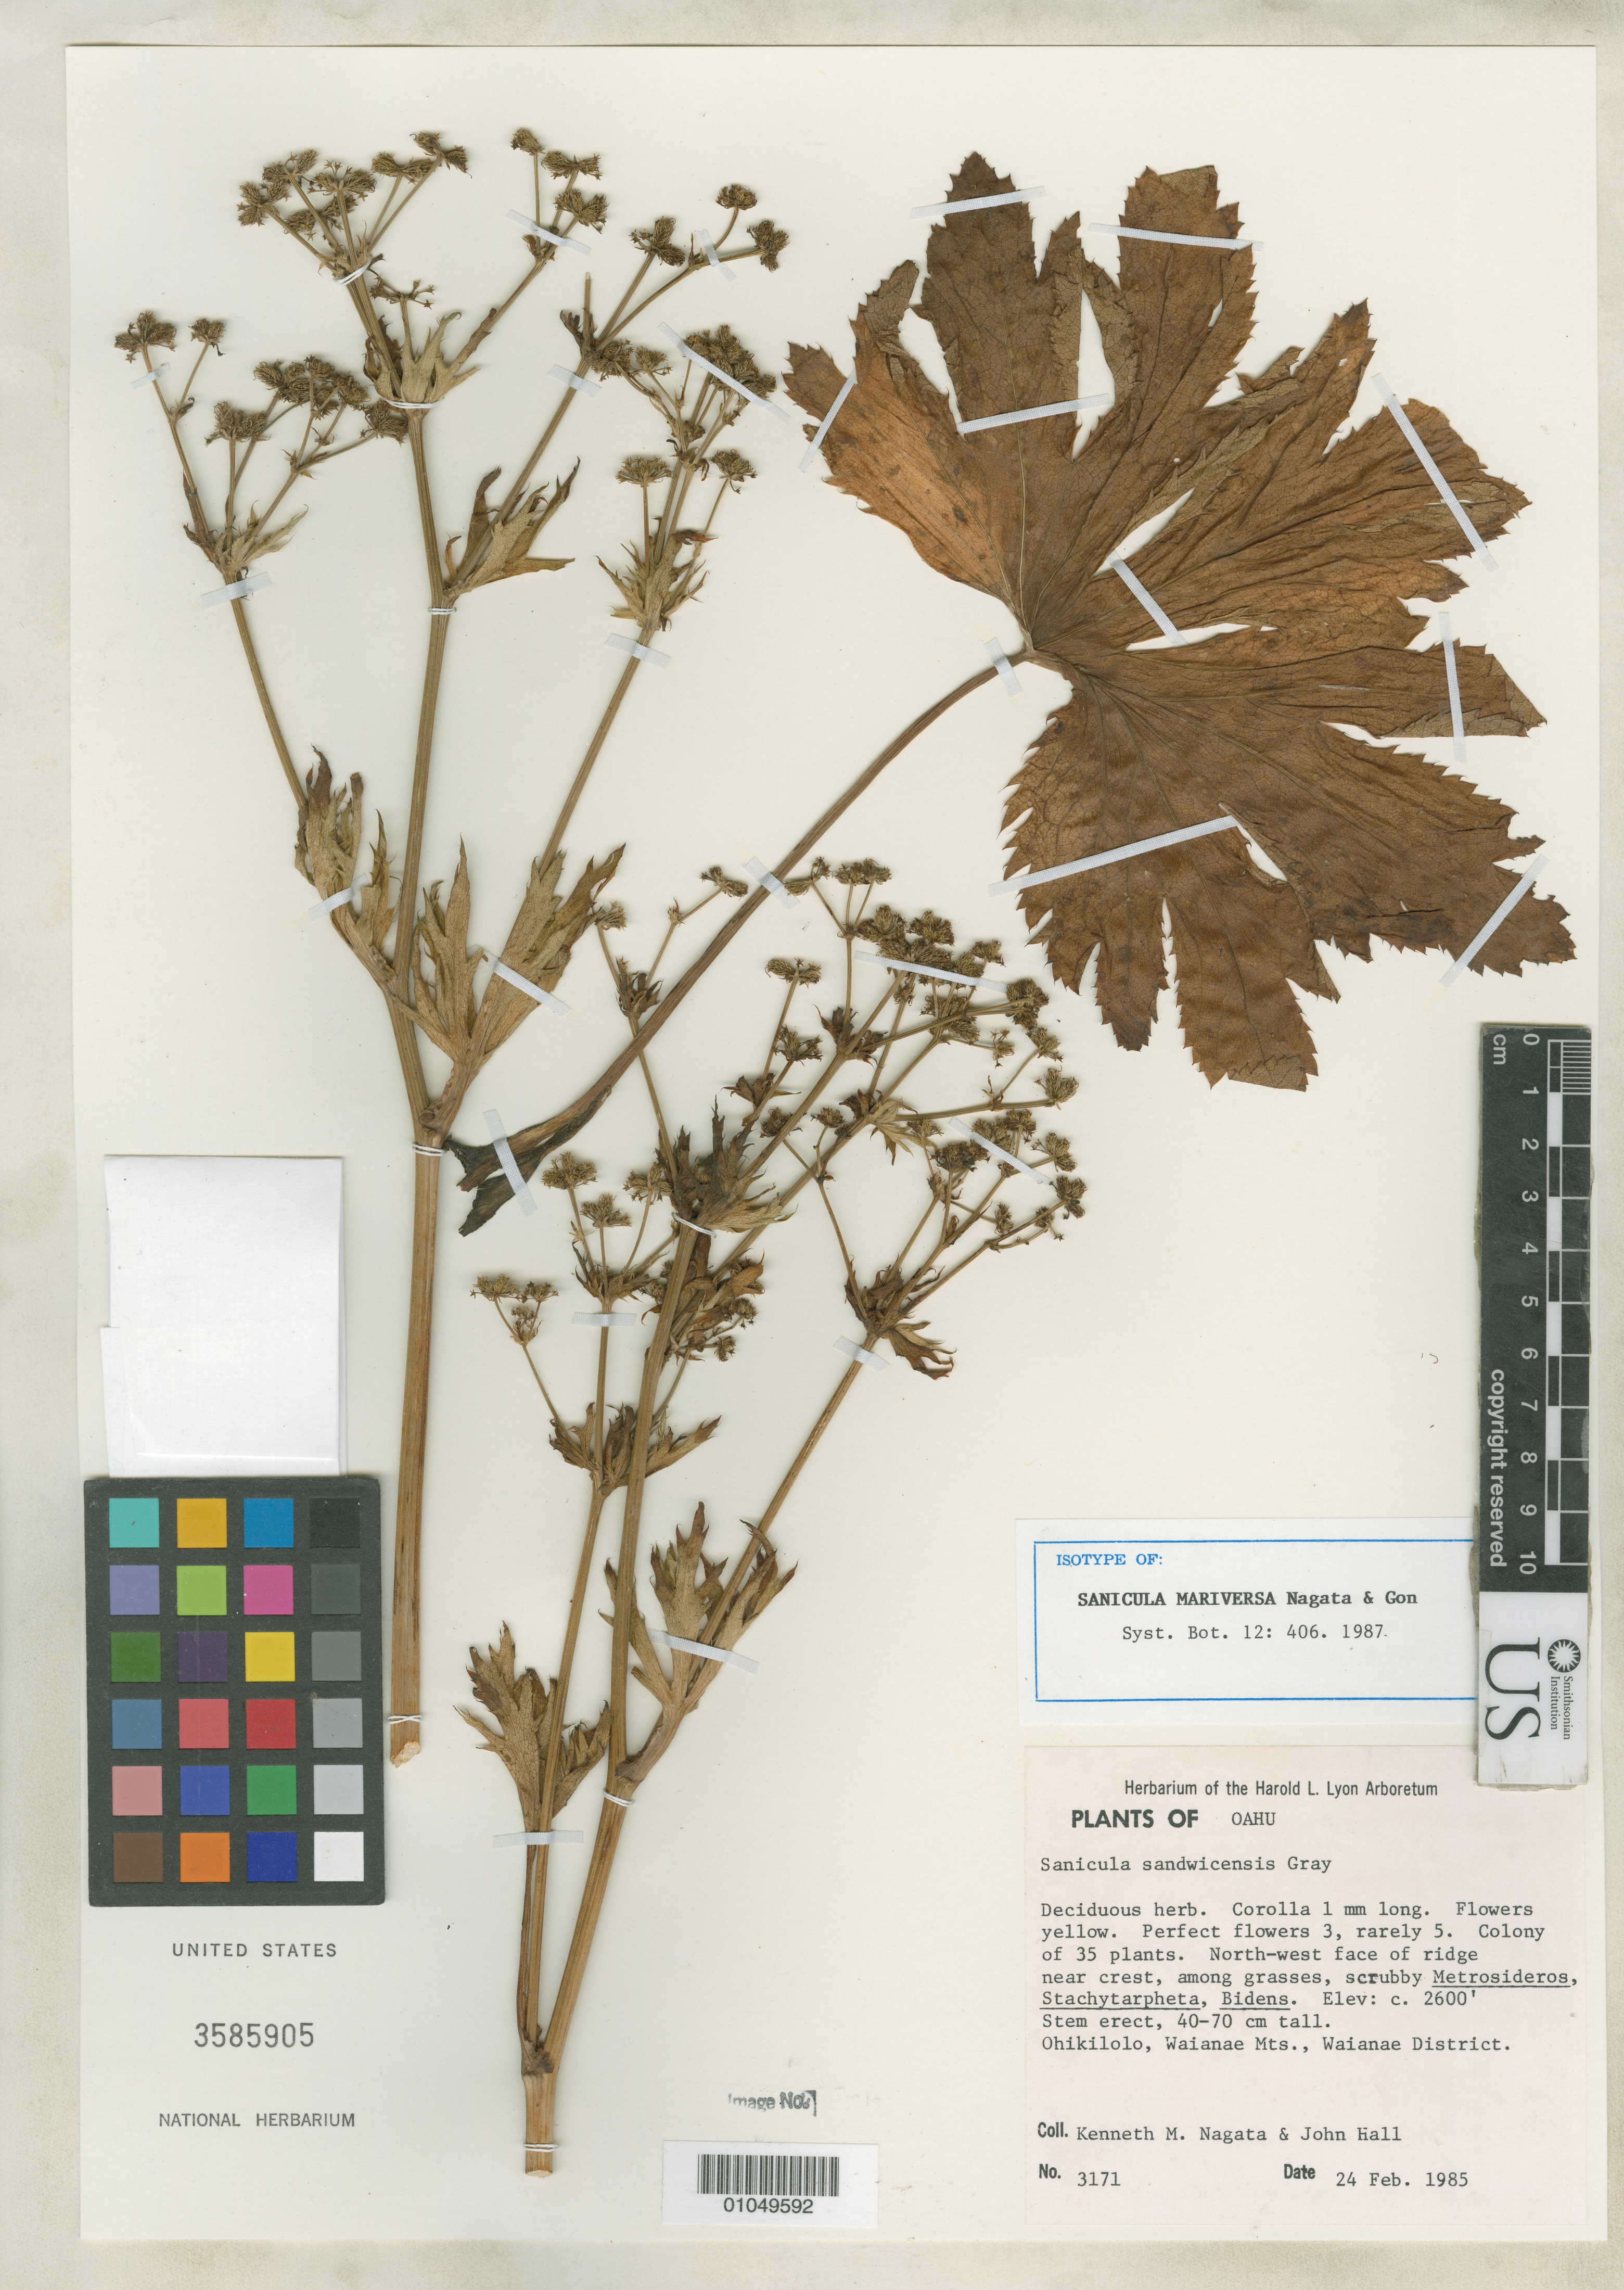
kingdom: Plantae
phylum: Tracheophyta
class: Magnoliopsida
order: Apiales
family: Apiaceae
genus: Sanicula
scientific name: Sanicula mariversa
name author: Nagata & Gon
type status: Isotype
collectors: K. Nagata & J. Hall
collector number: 3171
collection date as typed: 24 Feb 1985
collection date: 1985-02-24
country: United States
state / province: Hawaii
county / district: Honolulu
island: Oahu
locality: Ohikilolo, Waianae Mts., Waianae District.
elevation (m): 792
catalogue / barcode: US 3585905